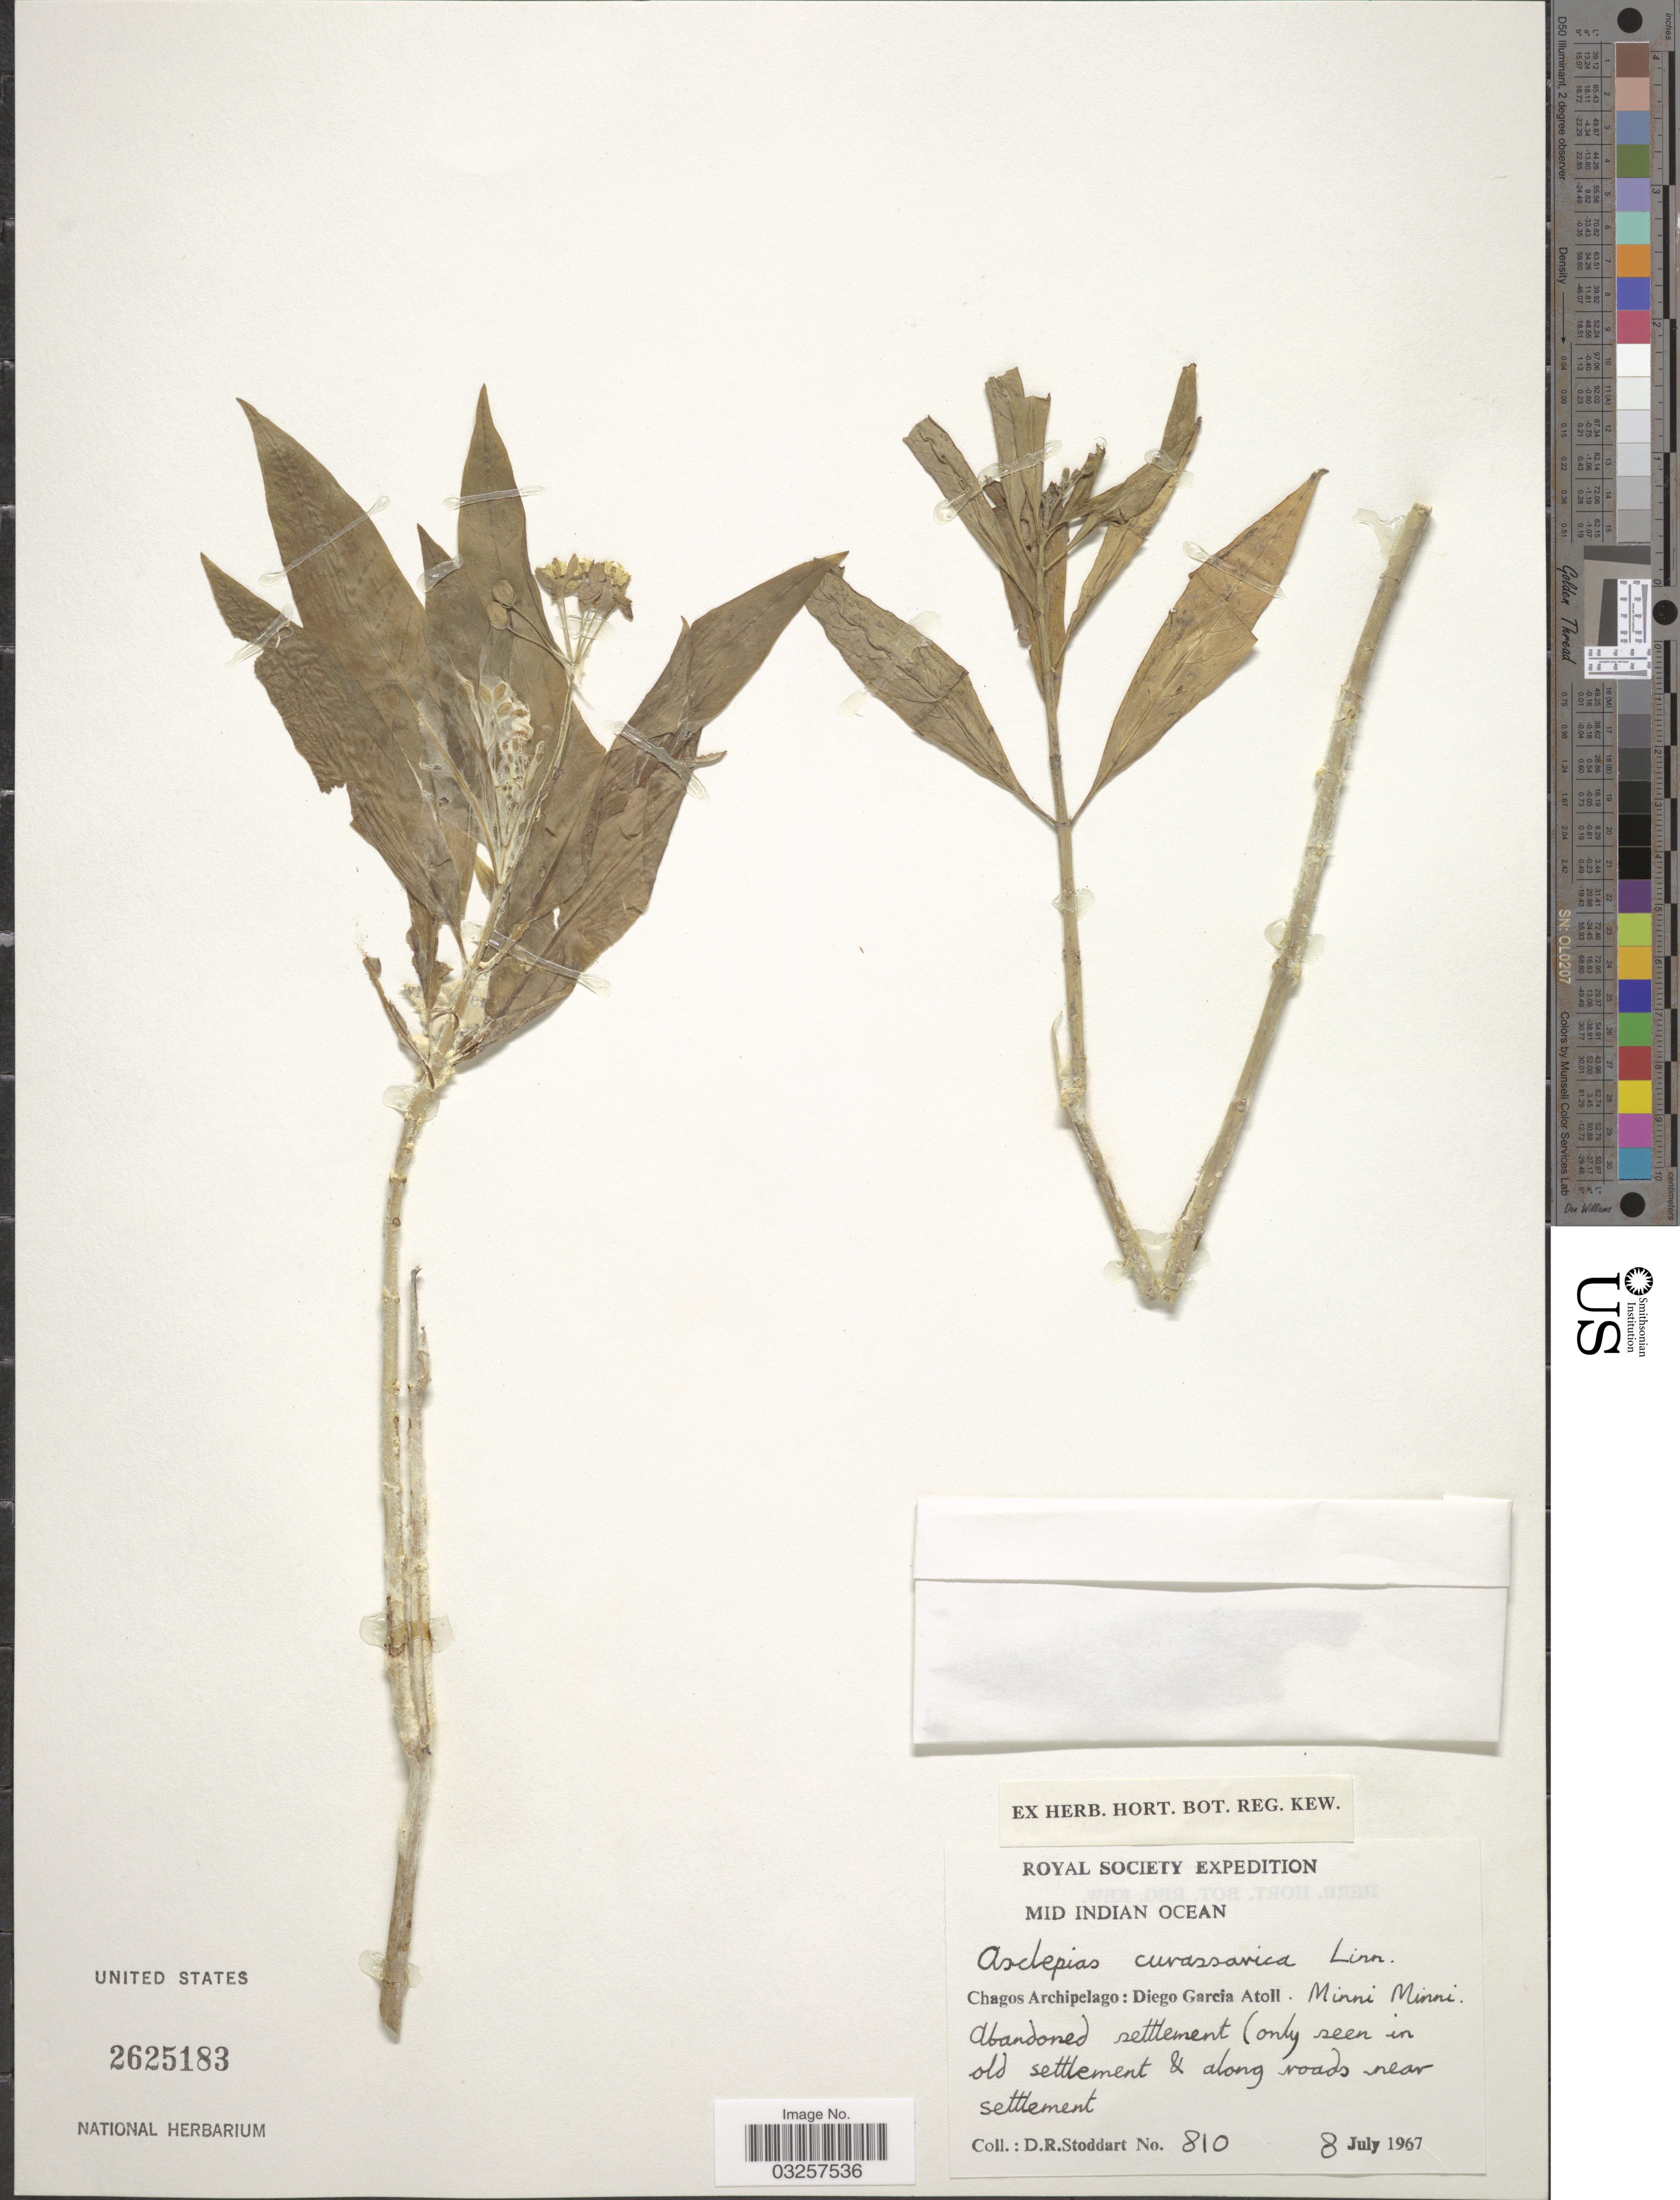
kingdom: Plantae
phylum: Tracheophyta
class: Magnoliopsida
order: Gentianales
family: Apocynaceae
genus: Asclepias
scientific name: Asclepias curassavica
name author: L.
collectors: D. R. Stoddart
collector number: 810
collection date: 1967-07-08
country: British Indian Ocean Territory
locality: Mid Indian Ocean. Chagos Archipelago: Diego Garcia Atoll. Minni Minni.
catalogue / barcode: US 2625183